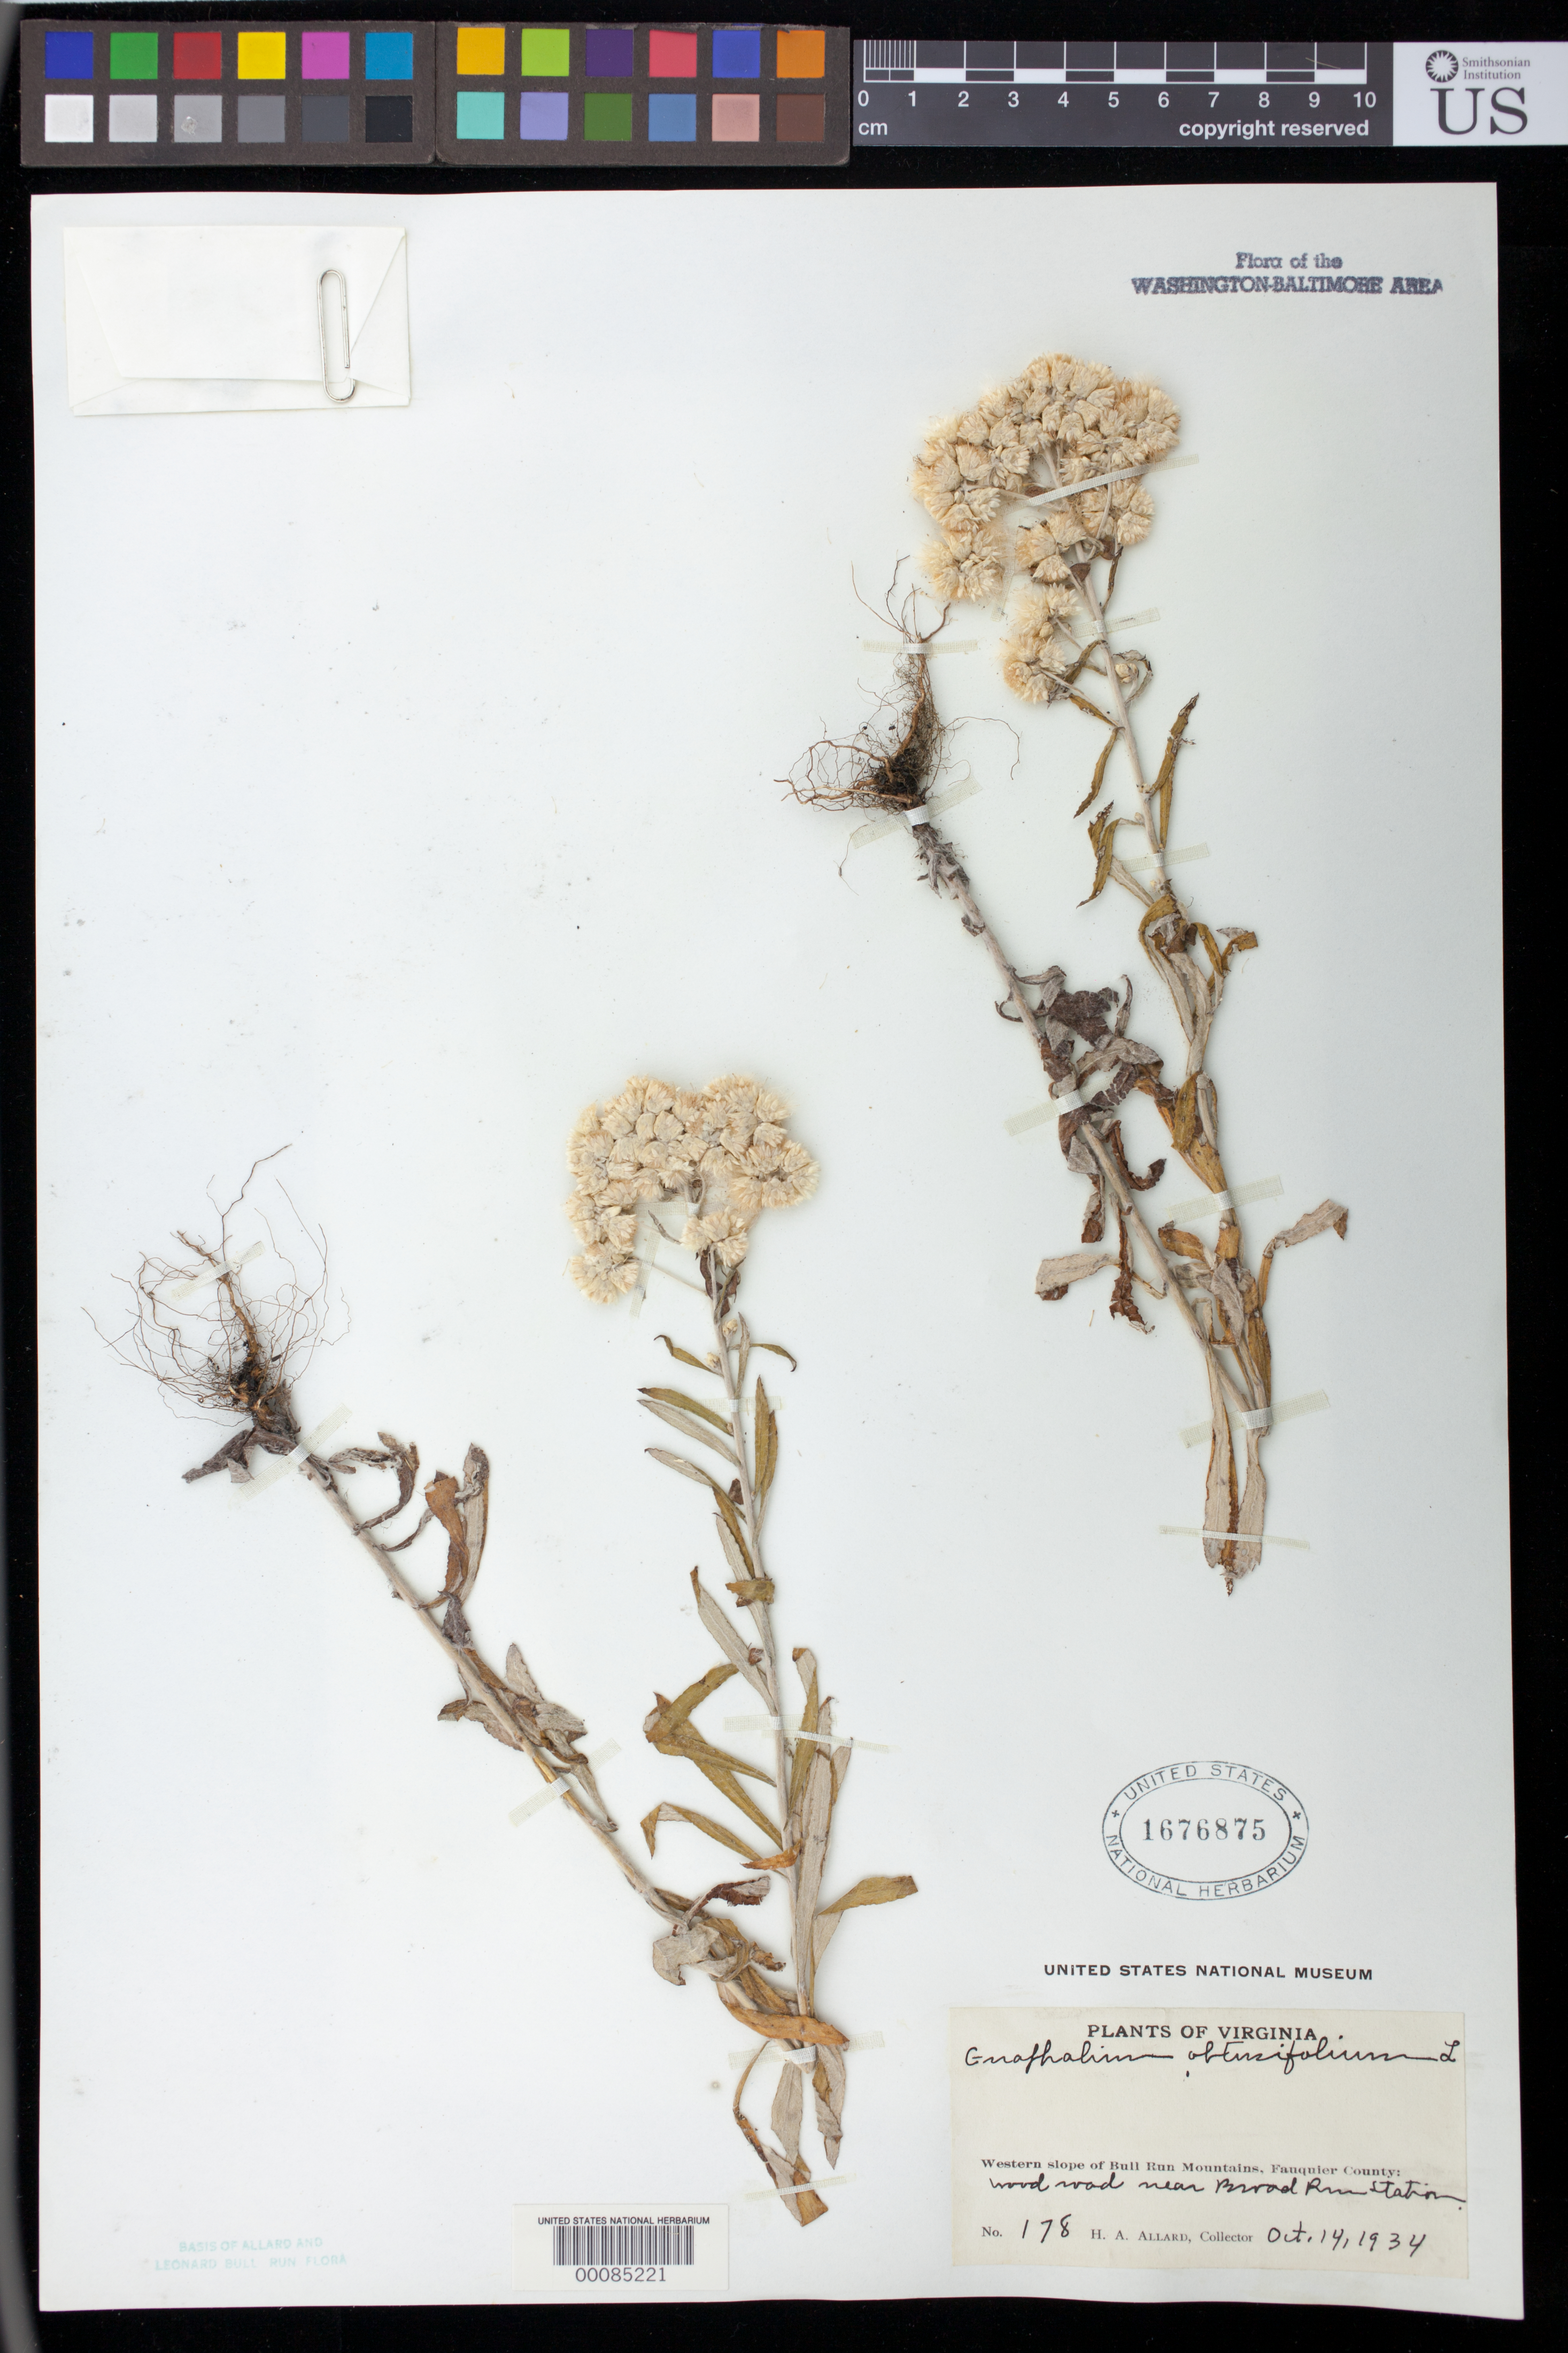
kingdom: Plantae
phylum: Tracheophyta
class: Magnoliopsida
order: Asterales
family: Asteraceae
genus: Pseudognaphalium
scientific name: Pseudognaphalium obtusifolium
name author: (L.) Hilliard & B.L. Burtt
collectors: H. A. Allard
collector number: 178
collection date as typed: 14 Oct 1934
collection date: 1934-10-14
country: United States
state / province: Virginia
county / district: Fauquier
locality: Near Broad Run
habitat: Wood road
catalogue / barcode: US 1676875